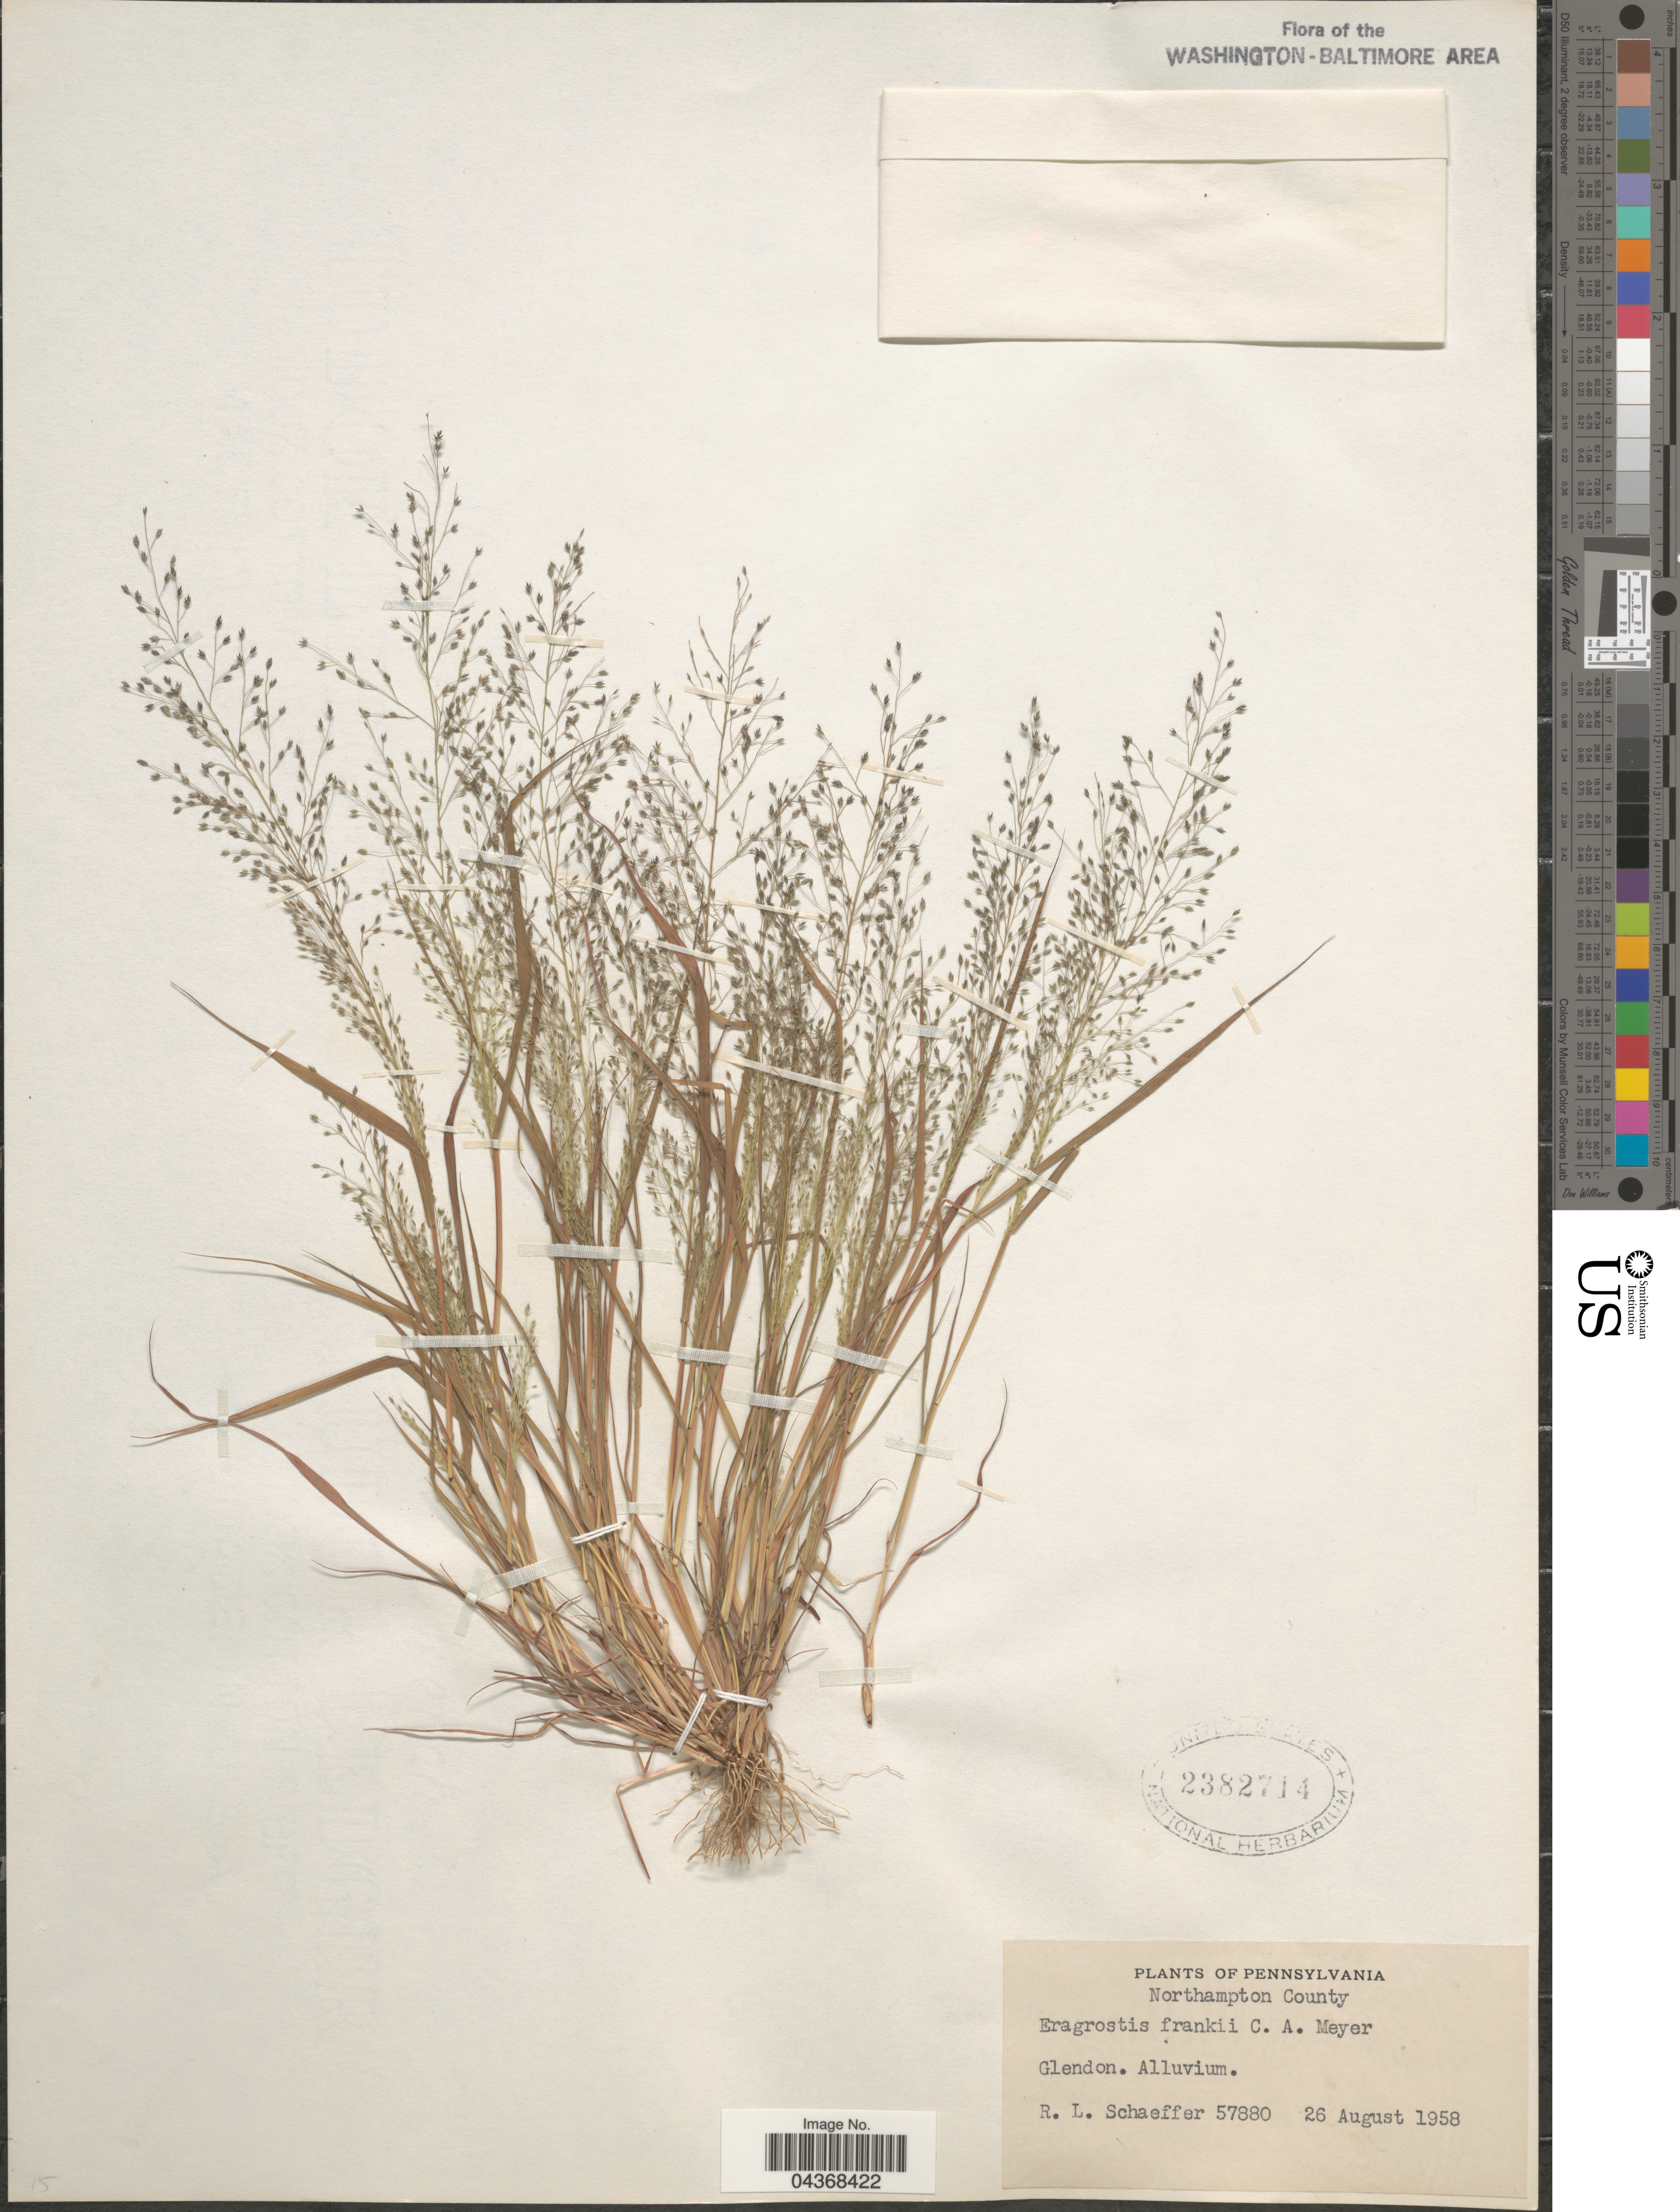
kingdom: Plantae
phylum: Tracheophyta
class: Liliopsida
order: Poales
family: Poaceae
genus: Eragrostis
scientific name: Eragrostis frankii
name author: C.A. Mey. ex Steud.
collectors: R. Schaeffer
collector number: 57880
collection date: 1958-08-26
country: United States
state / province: Pennsylvania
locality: Northampton County. Glendon.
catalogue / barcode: US 2382714